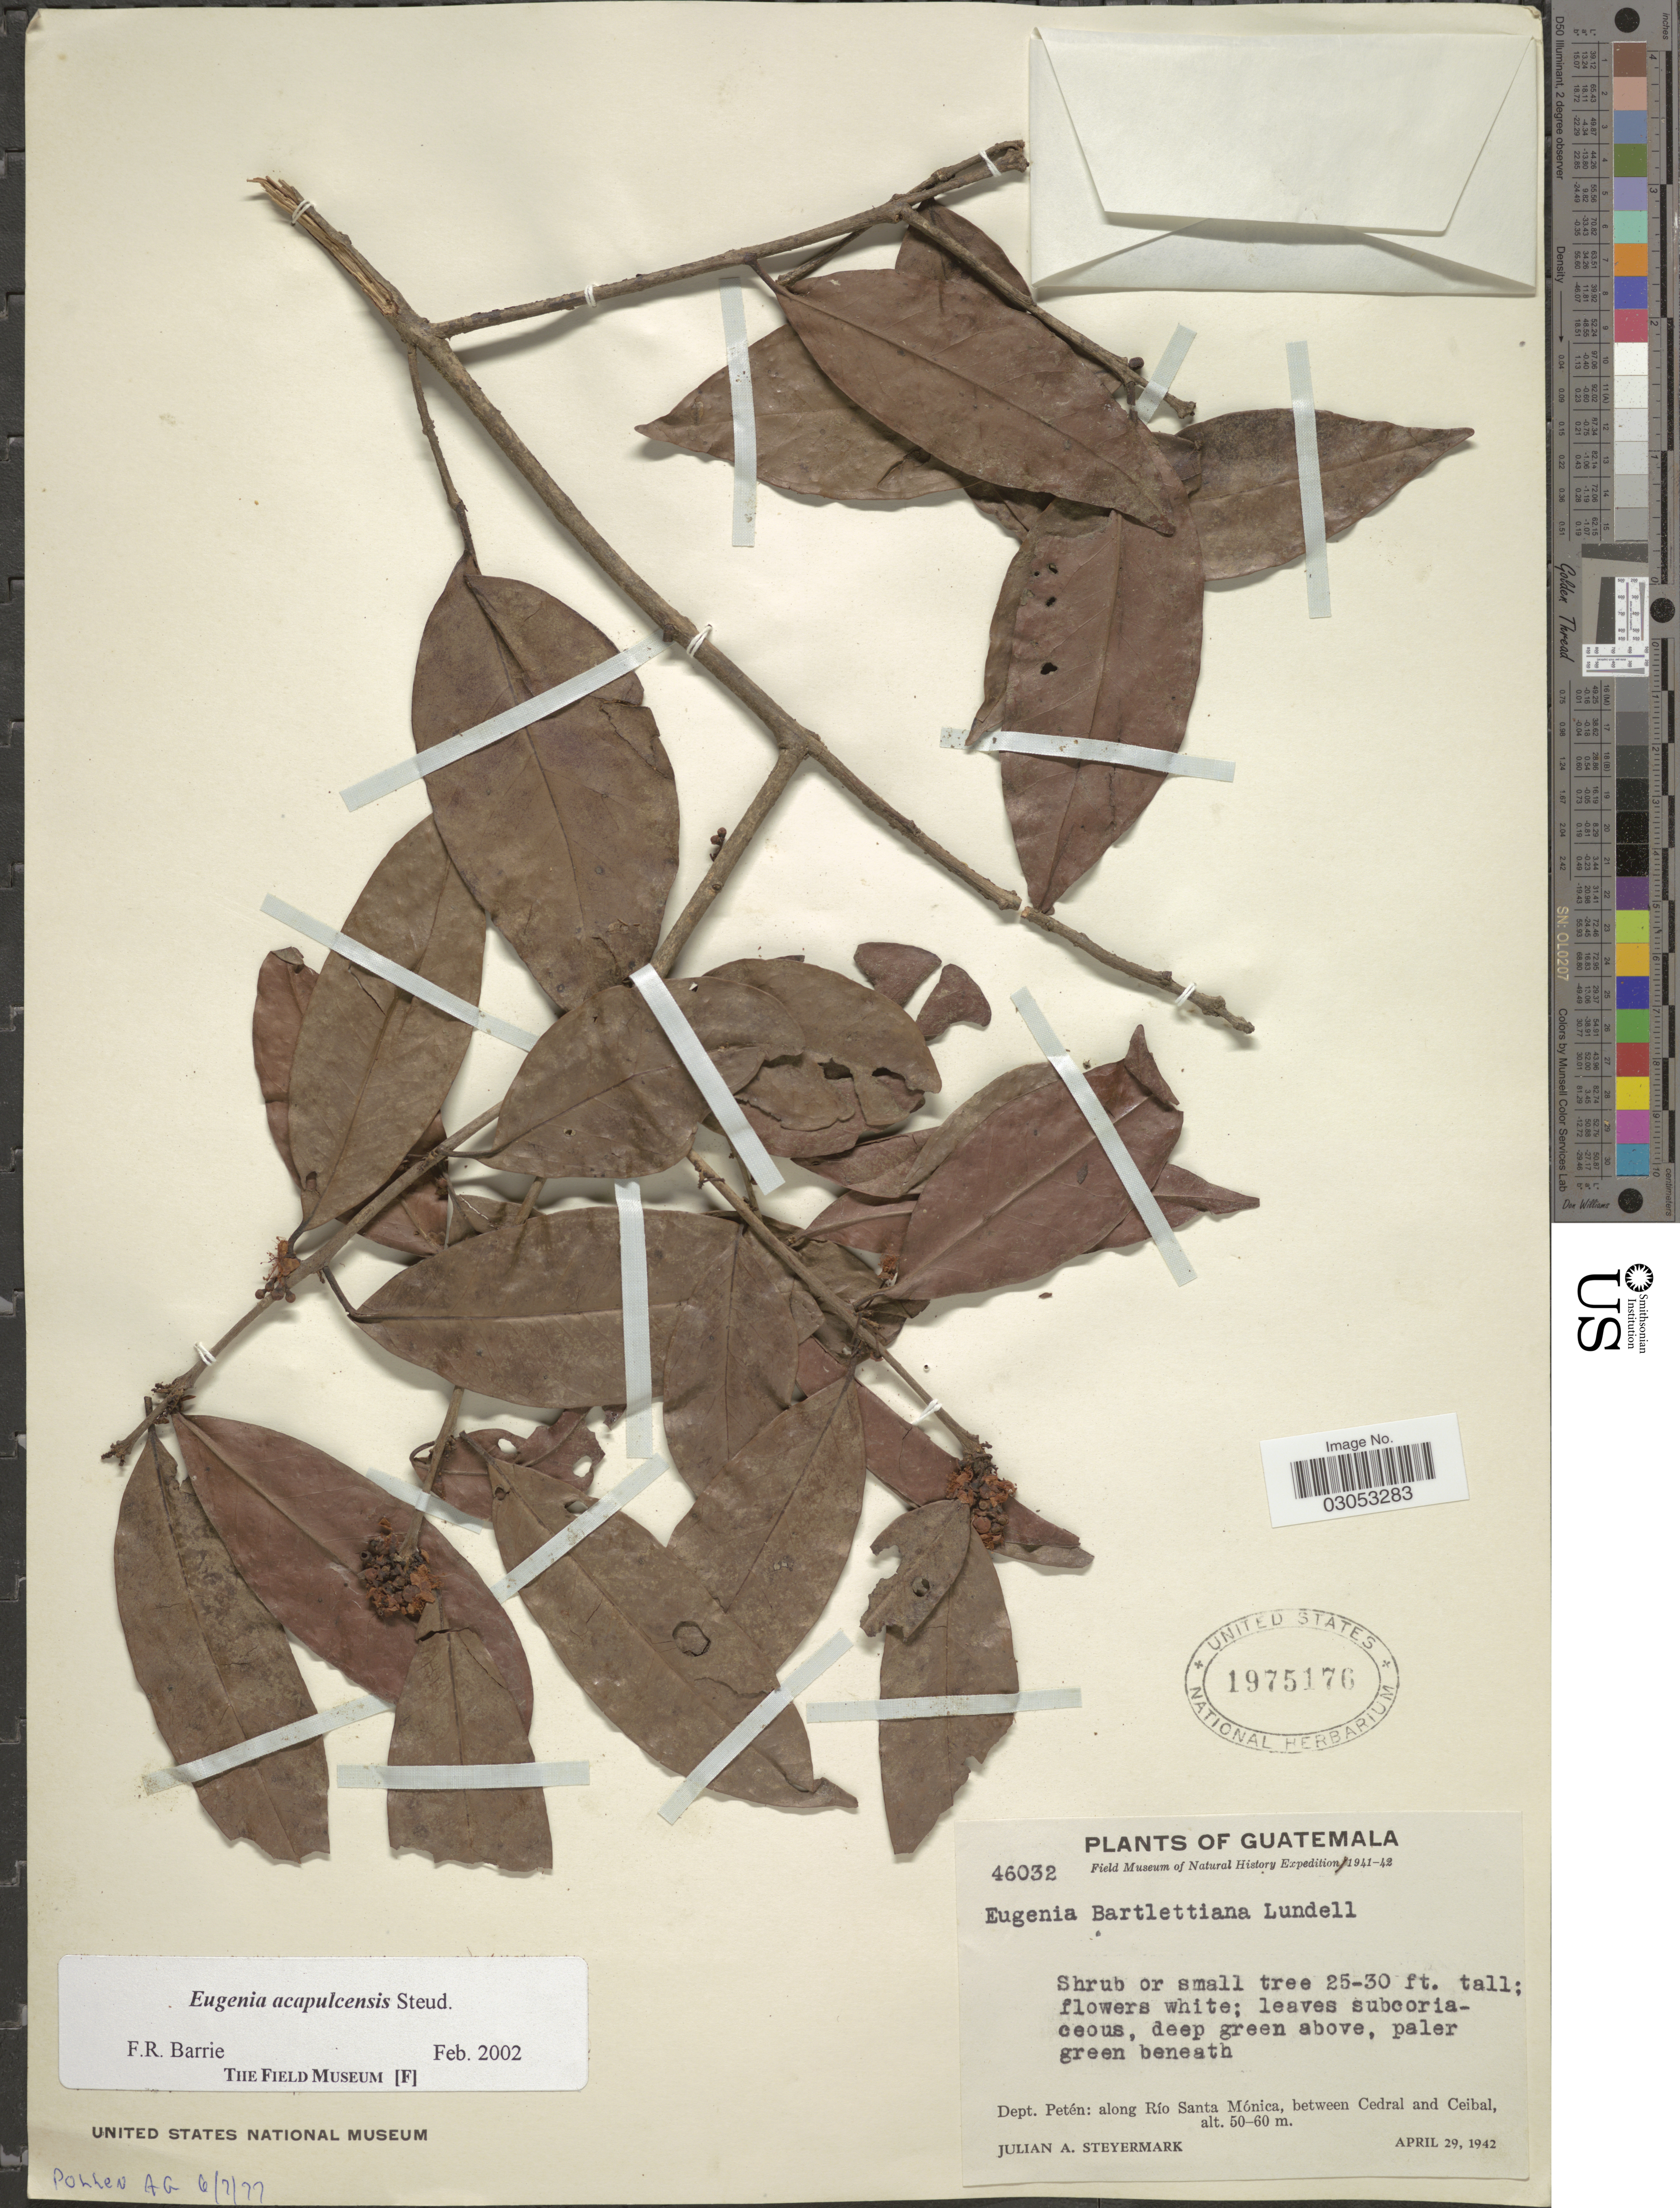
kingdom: Plantae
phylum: Tracheophyta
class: Magnoliopsida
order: Myrtales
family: Myrtaceae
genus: Eugenia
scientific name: Eugenia acapulcensis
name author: Steud.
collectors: J. Steyermark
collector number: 46032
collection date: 1942-04-29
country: Guatemala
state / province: El Petén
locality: Dept. Petén: along Río Santa Mónica, between Cedra and Ceibal.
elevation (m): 50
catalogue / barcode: US 1975176